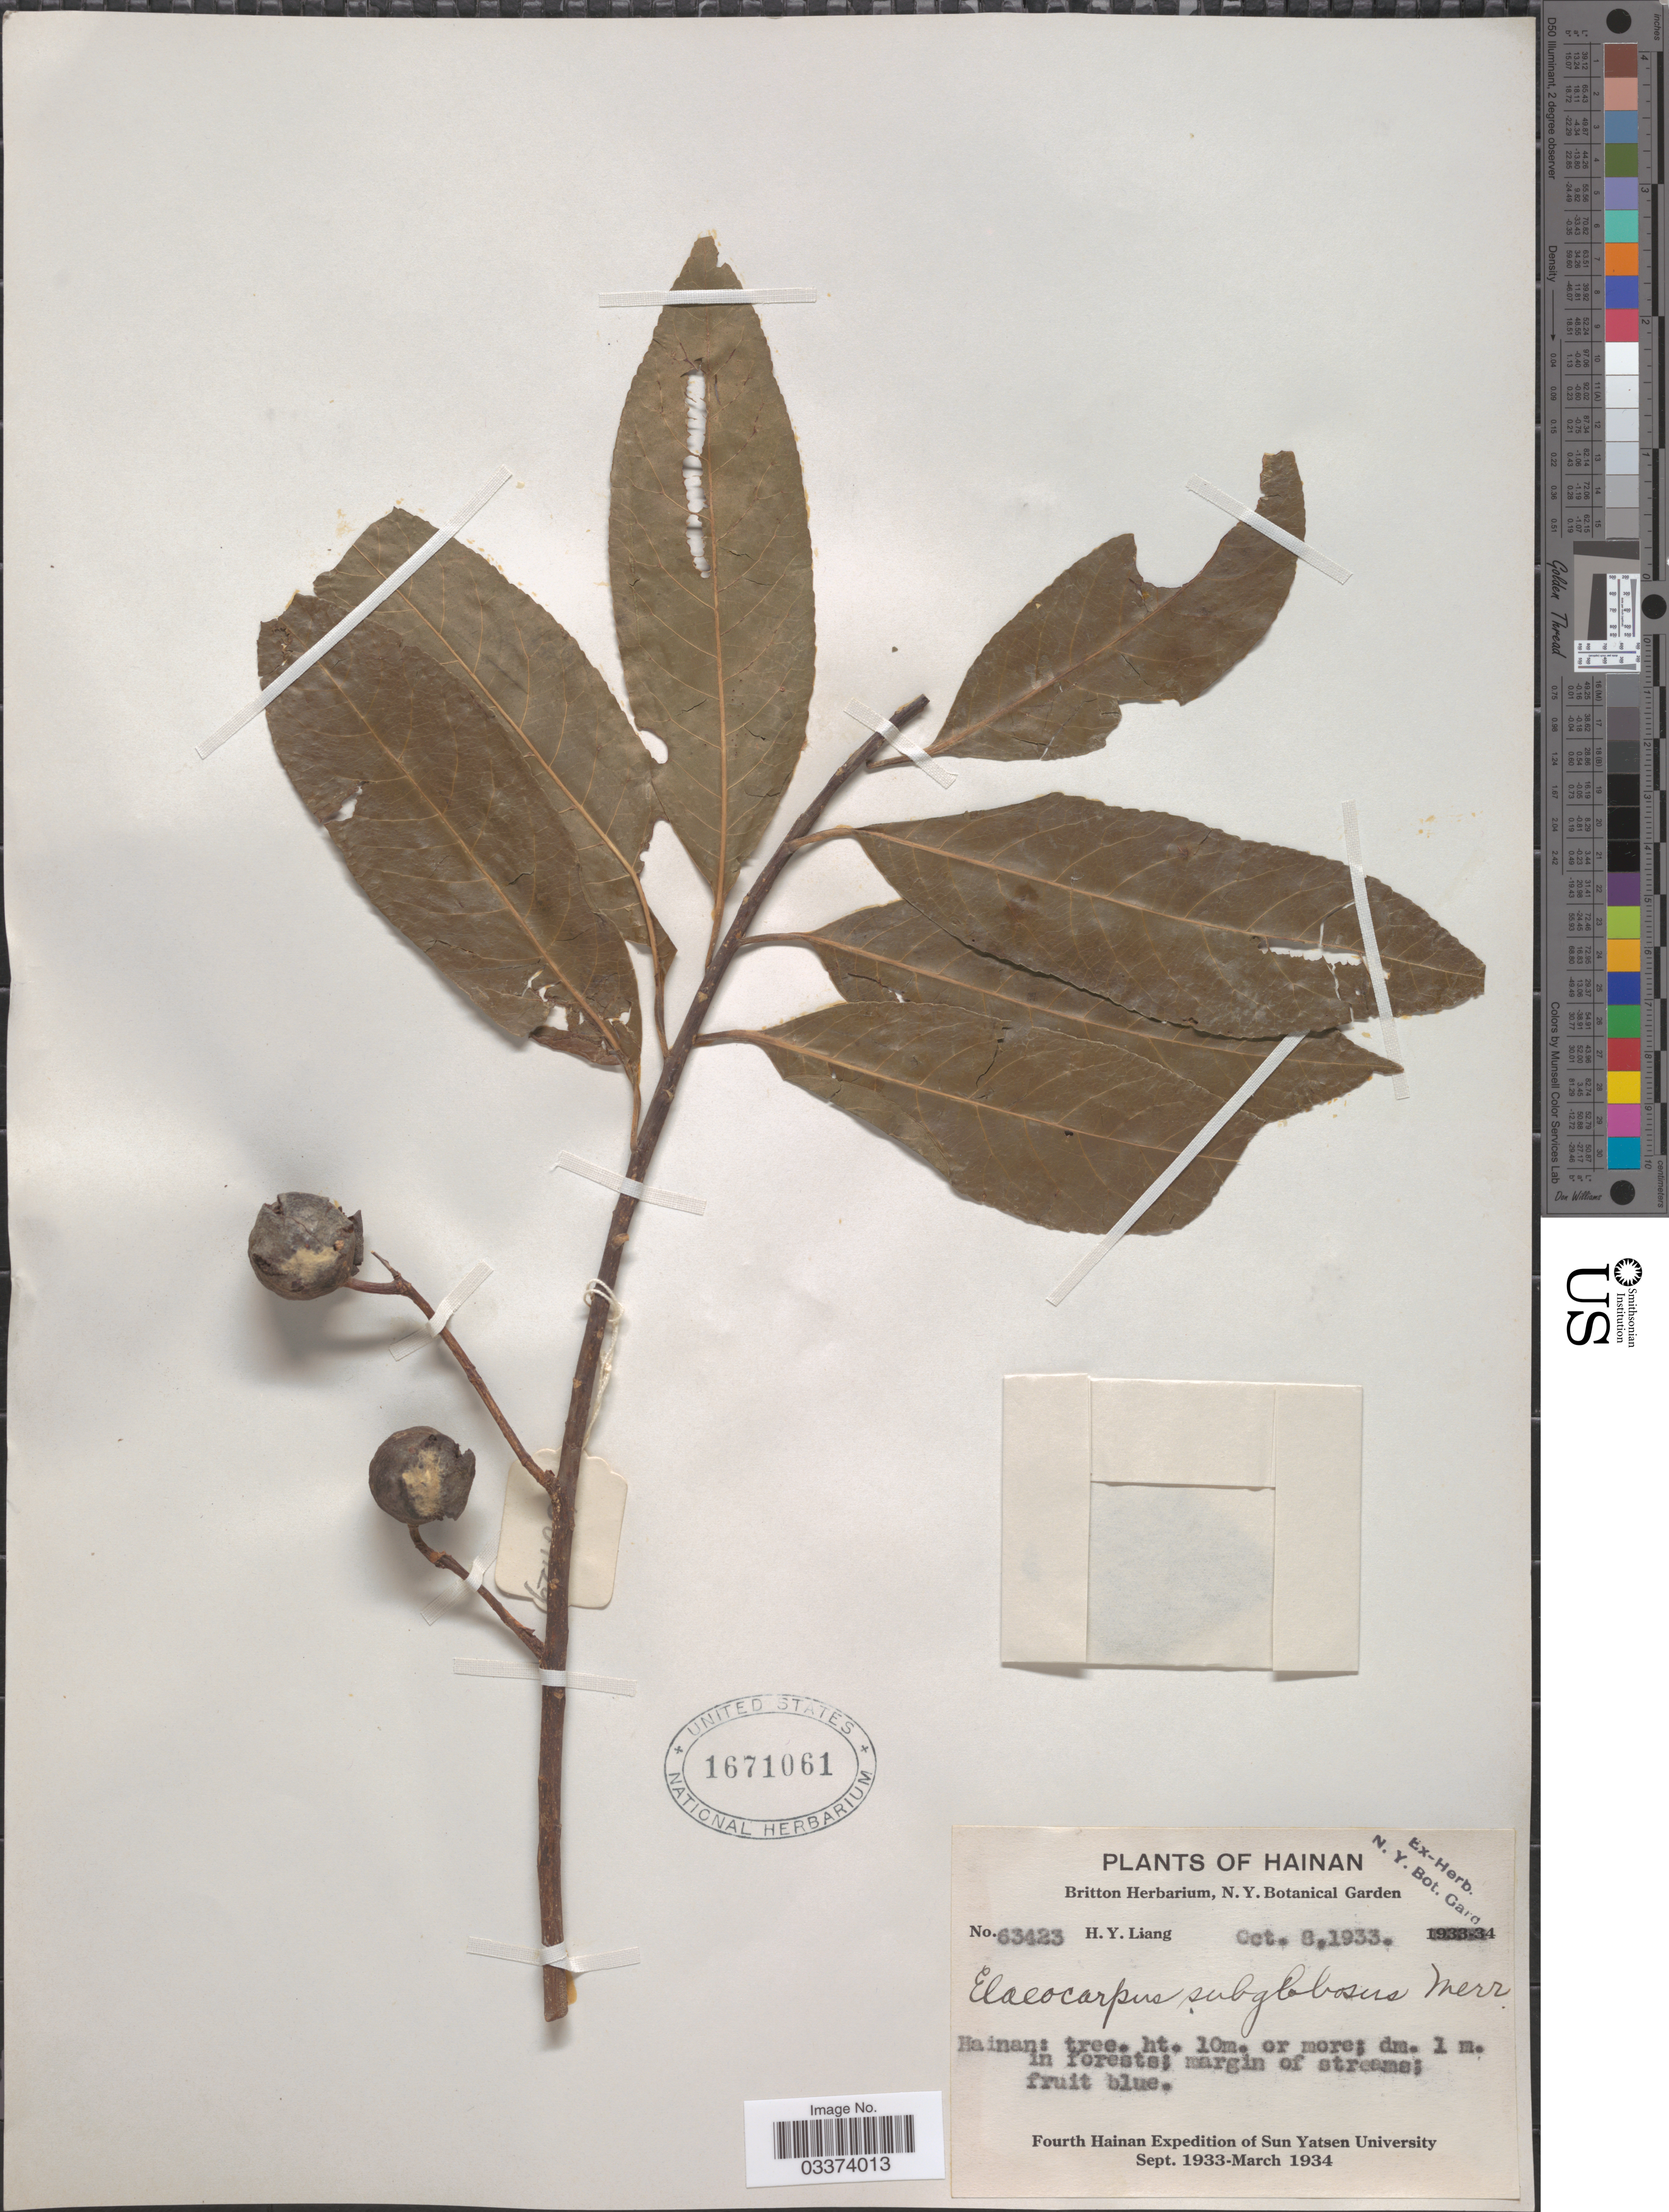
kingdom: Plantae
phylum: Tracheophyta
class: Magnoliopsida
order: Oxalidales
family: Elaeocarpaceae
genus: Elaeocarpus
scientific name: Elaeocarpus subglobosus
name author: Merr.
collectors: H. Y. Liang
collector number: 63423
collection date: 1933-10-08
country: China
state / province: Hainan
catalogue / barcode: US 1671061